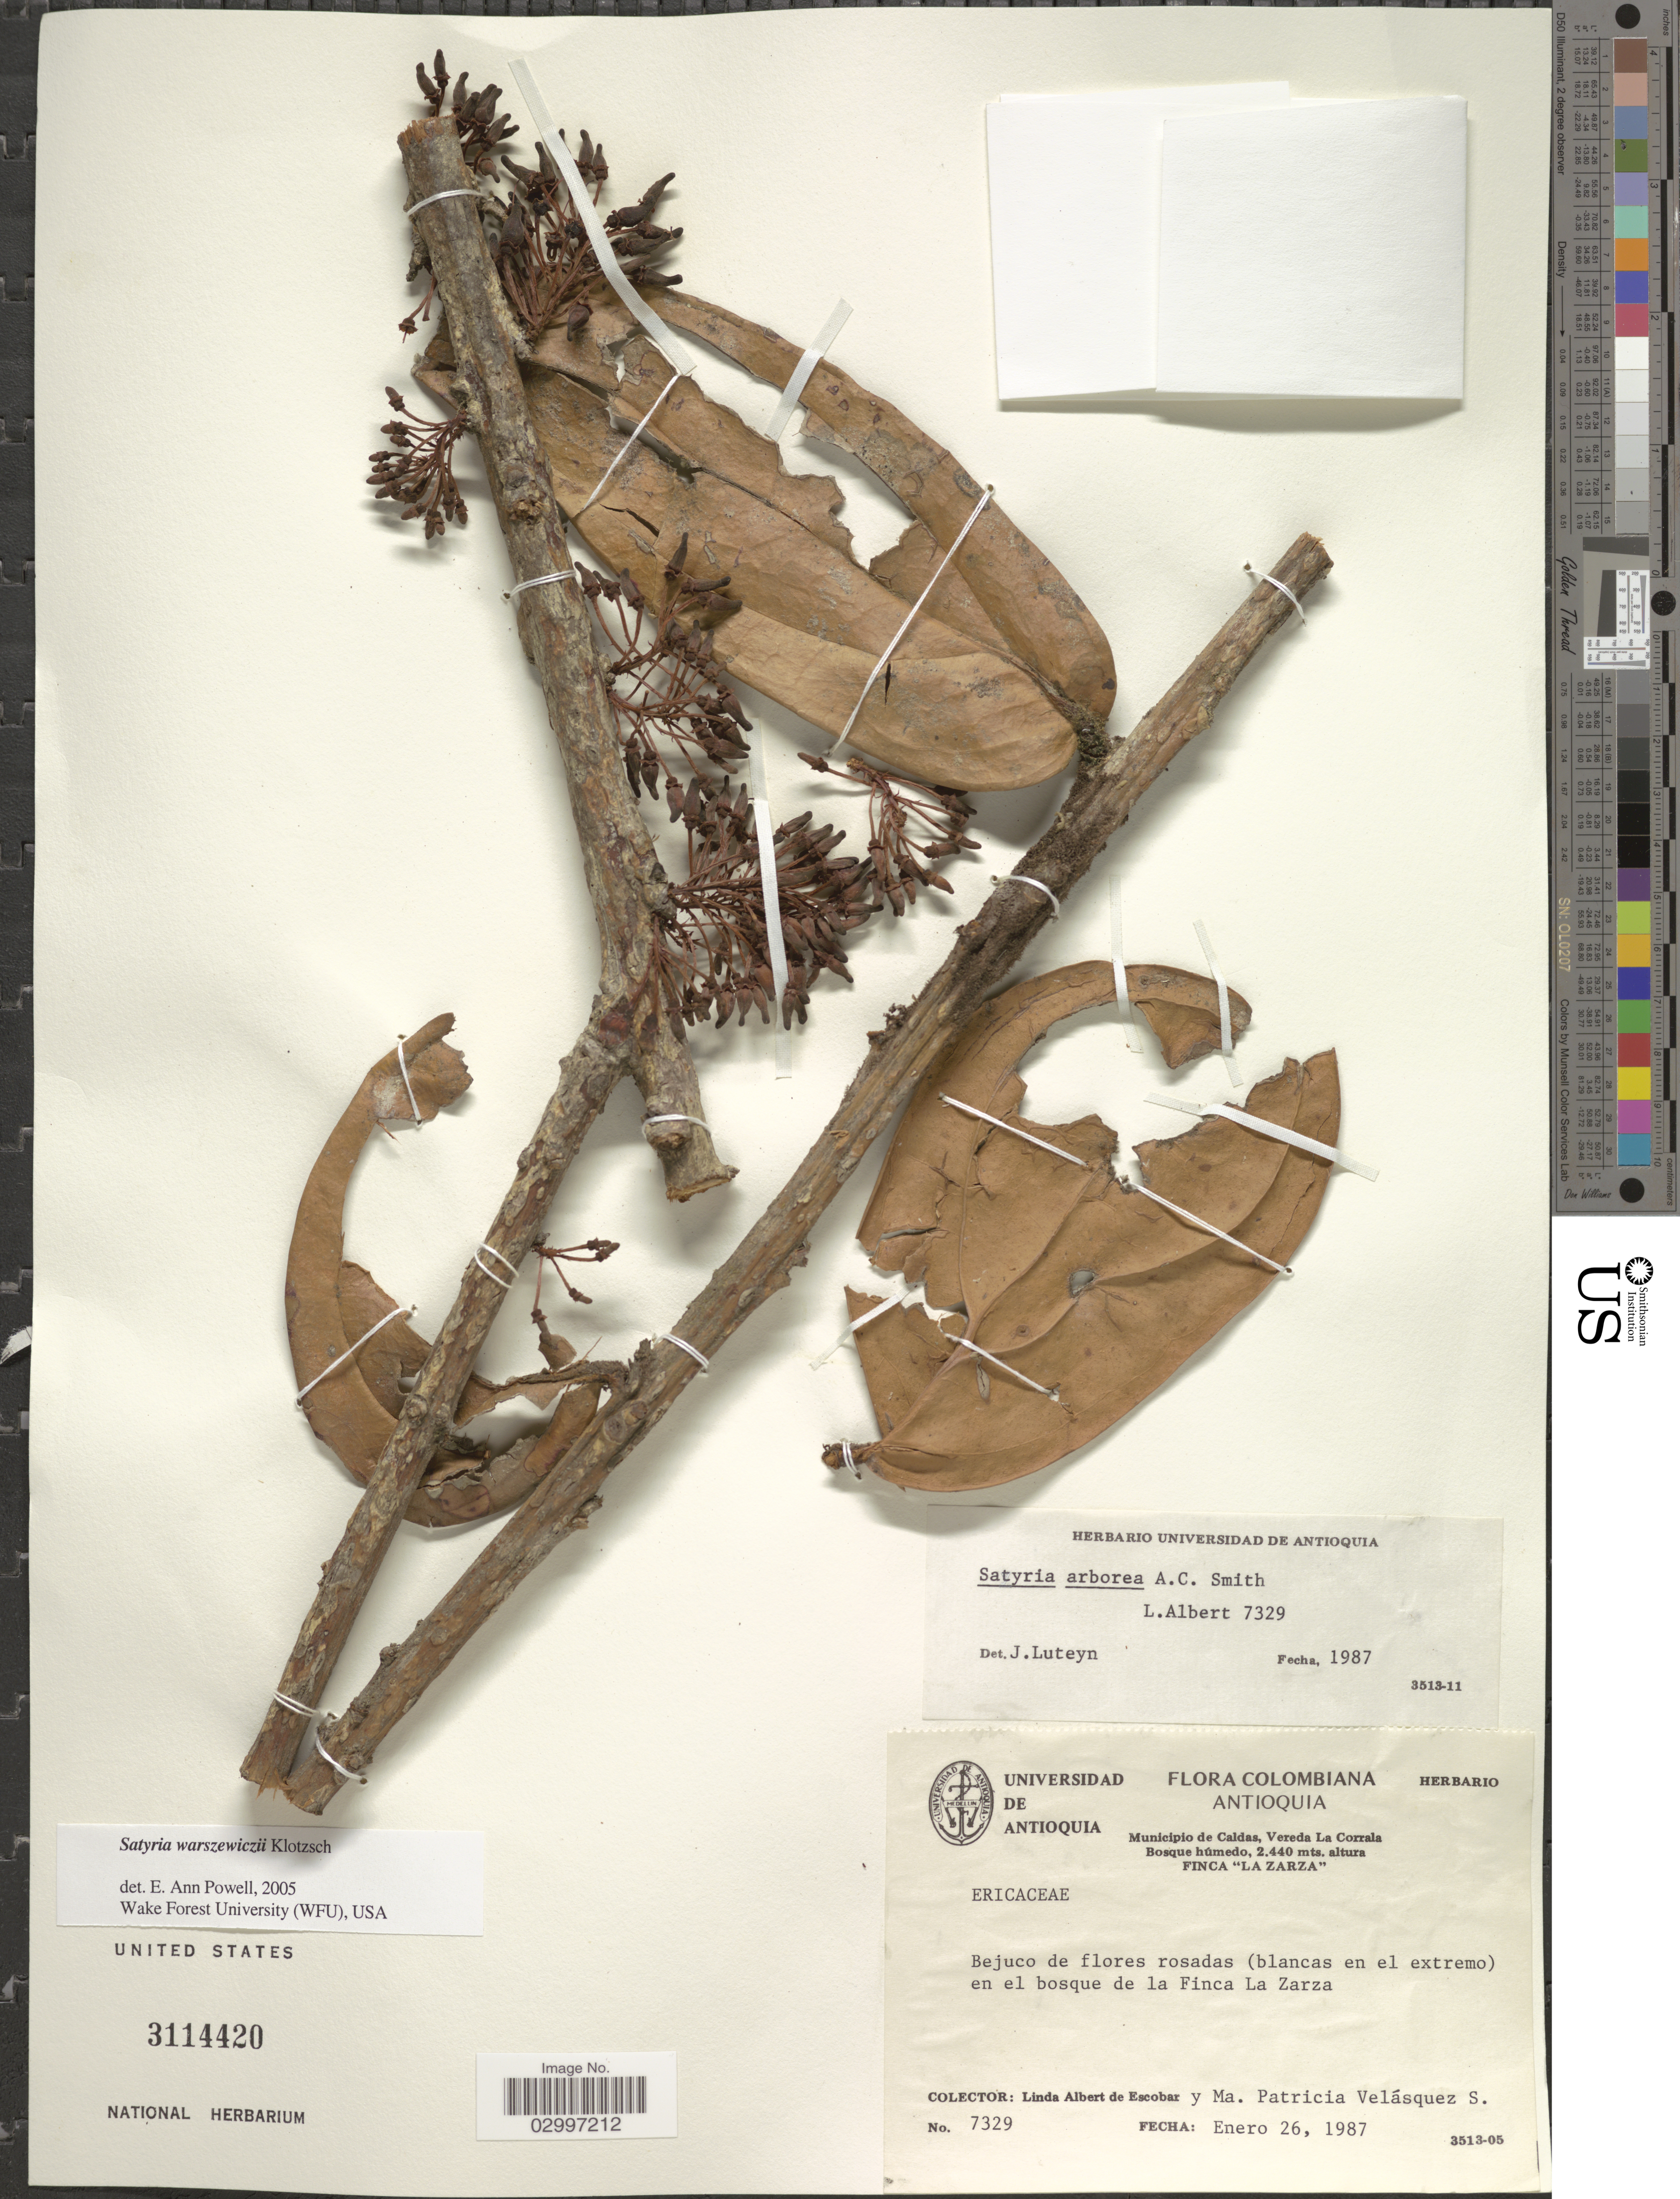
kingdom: Plantae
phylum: Tracheophyta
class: Magnoliopsida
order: Ericales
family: Ericaceae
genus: Satyria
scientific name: Satyria warszewiczii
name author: Klotzsch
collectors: L. K. de Escobar & P. Velasquez S.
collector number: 7329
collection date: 1987-01-26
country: Colombia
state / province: Antioquia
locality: Municipio de Caldas, Vereda La Corraia, Bosque húmedo, Finca "La Zarza".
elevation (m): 2440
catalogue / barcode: US 3114420